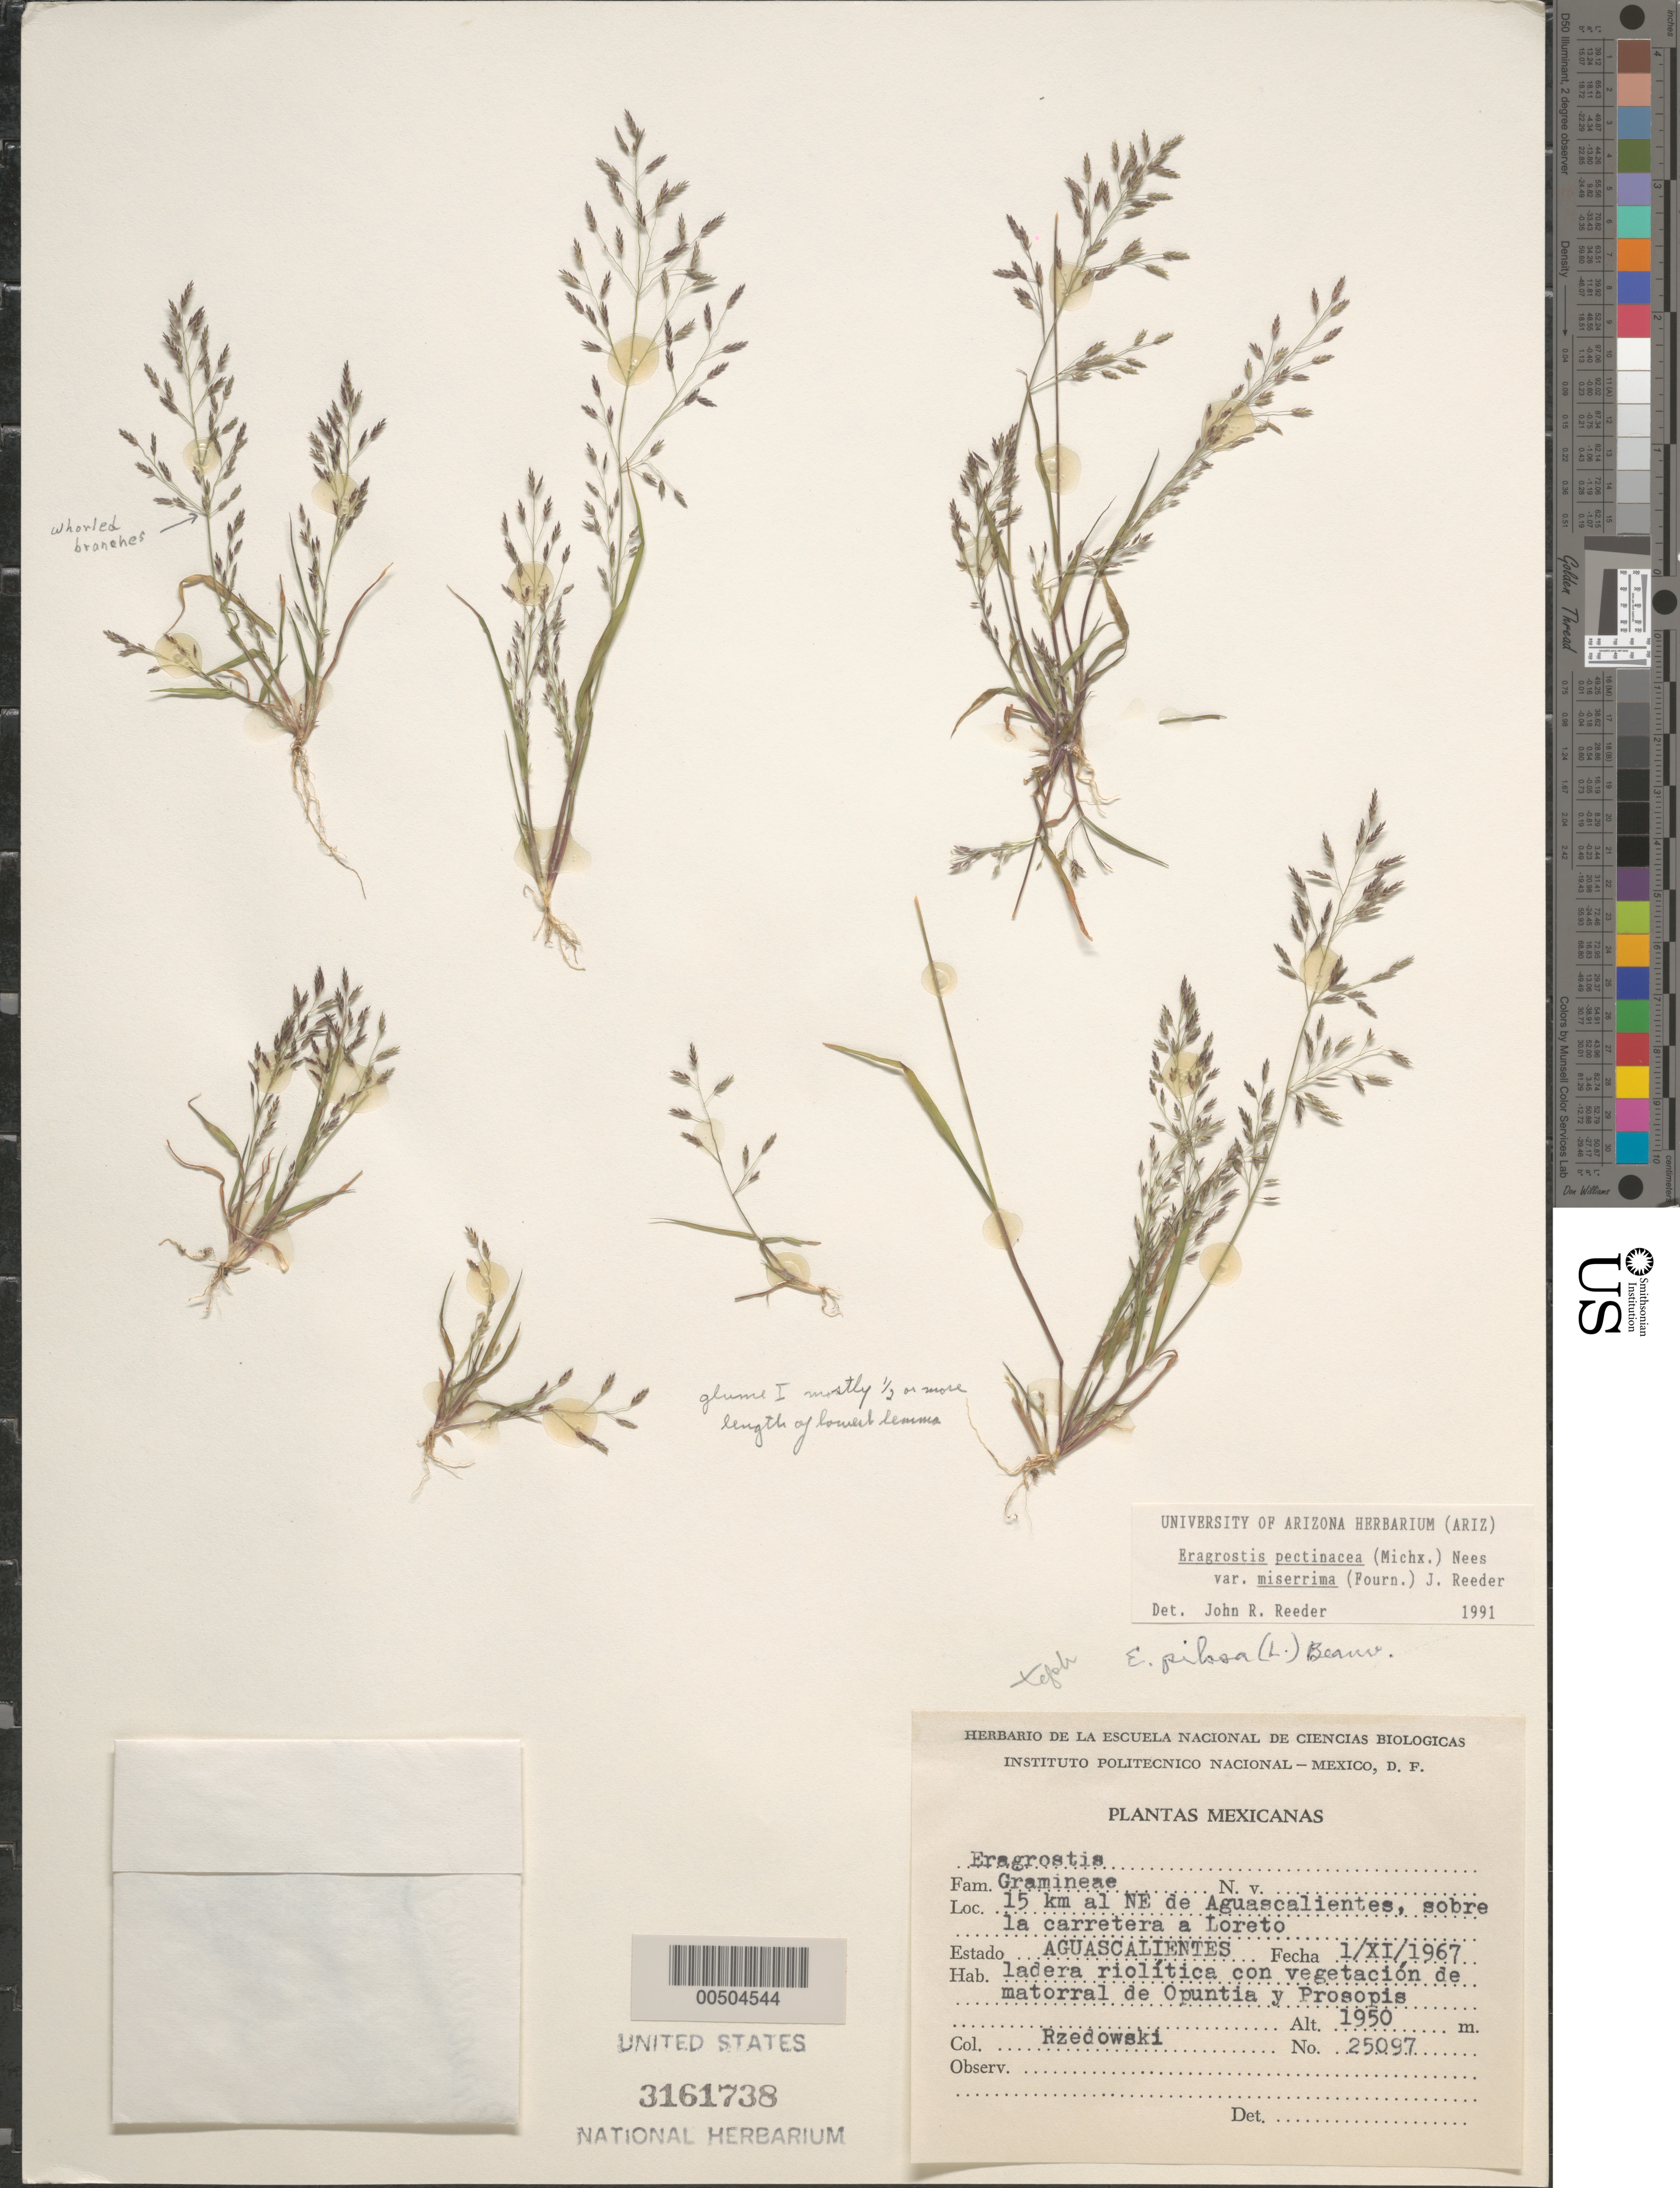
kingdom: Plantae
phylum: Tracheophyta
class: Liliopsida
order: Poales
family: Poaceae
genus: Eragrostis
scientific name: Eragrostis pectinacea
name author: (Michx.) Nees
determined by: Reeder, J. R., (UNITED STATES)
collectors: J. Rzedowski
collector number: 25097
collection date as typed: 1 Nov 1967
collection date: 1967-11-01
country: Mexico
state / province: Aguascalientes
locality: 15 km NE of Aguascalientes, along the road to Loreto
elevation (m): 1950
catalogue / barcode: US 3161738